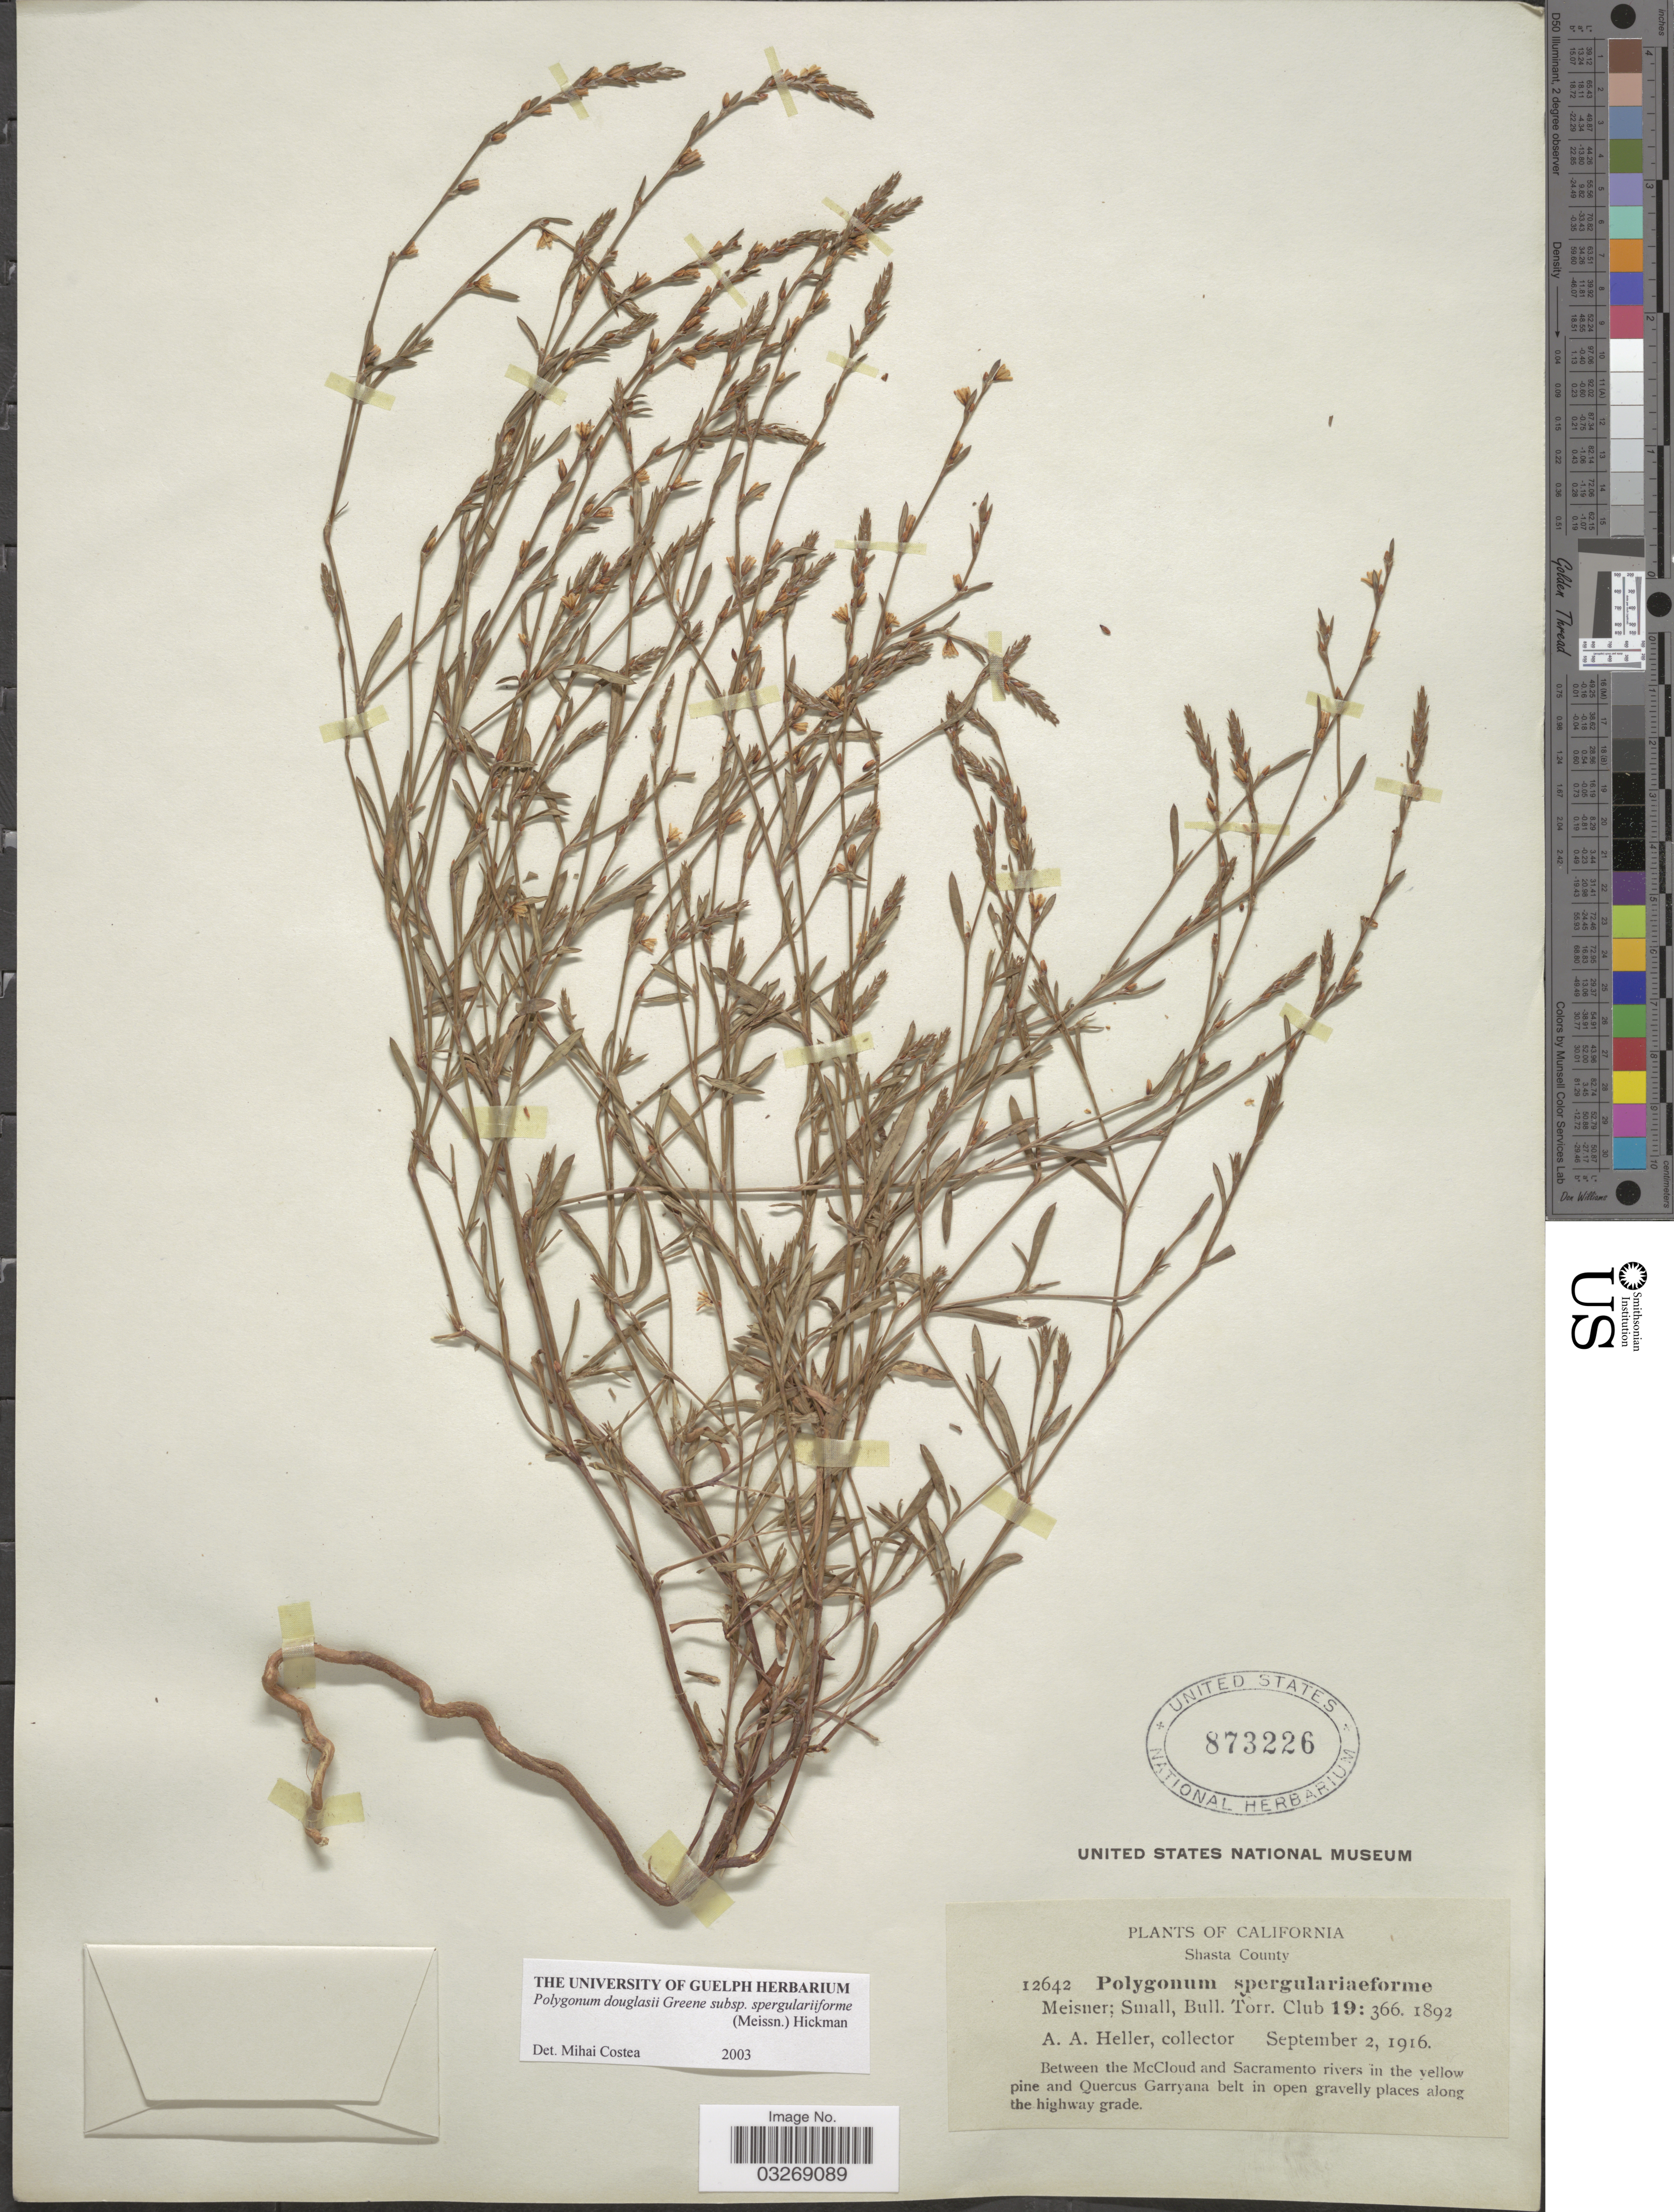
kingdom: Plantae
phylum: Tracheophyta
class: Magnoliopsida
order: Caryophyllales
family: Polygonaceae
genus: Polygonum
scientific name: Polygonum douglasii subsp. spergulariiforme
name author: (Meisn. ex Small) Hickman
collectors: A. A. Heller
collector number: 12642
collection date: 1916-09-02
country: United States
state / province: California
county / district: Shasta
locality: Shasta County. Between the McCloud and Sacramento rivers in the yellow pine and Quercus Garryana belt in open gravelly places along the highway grade.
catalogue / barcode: US 873226